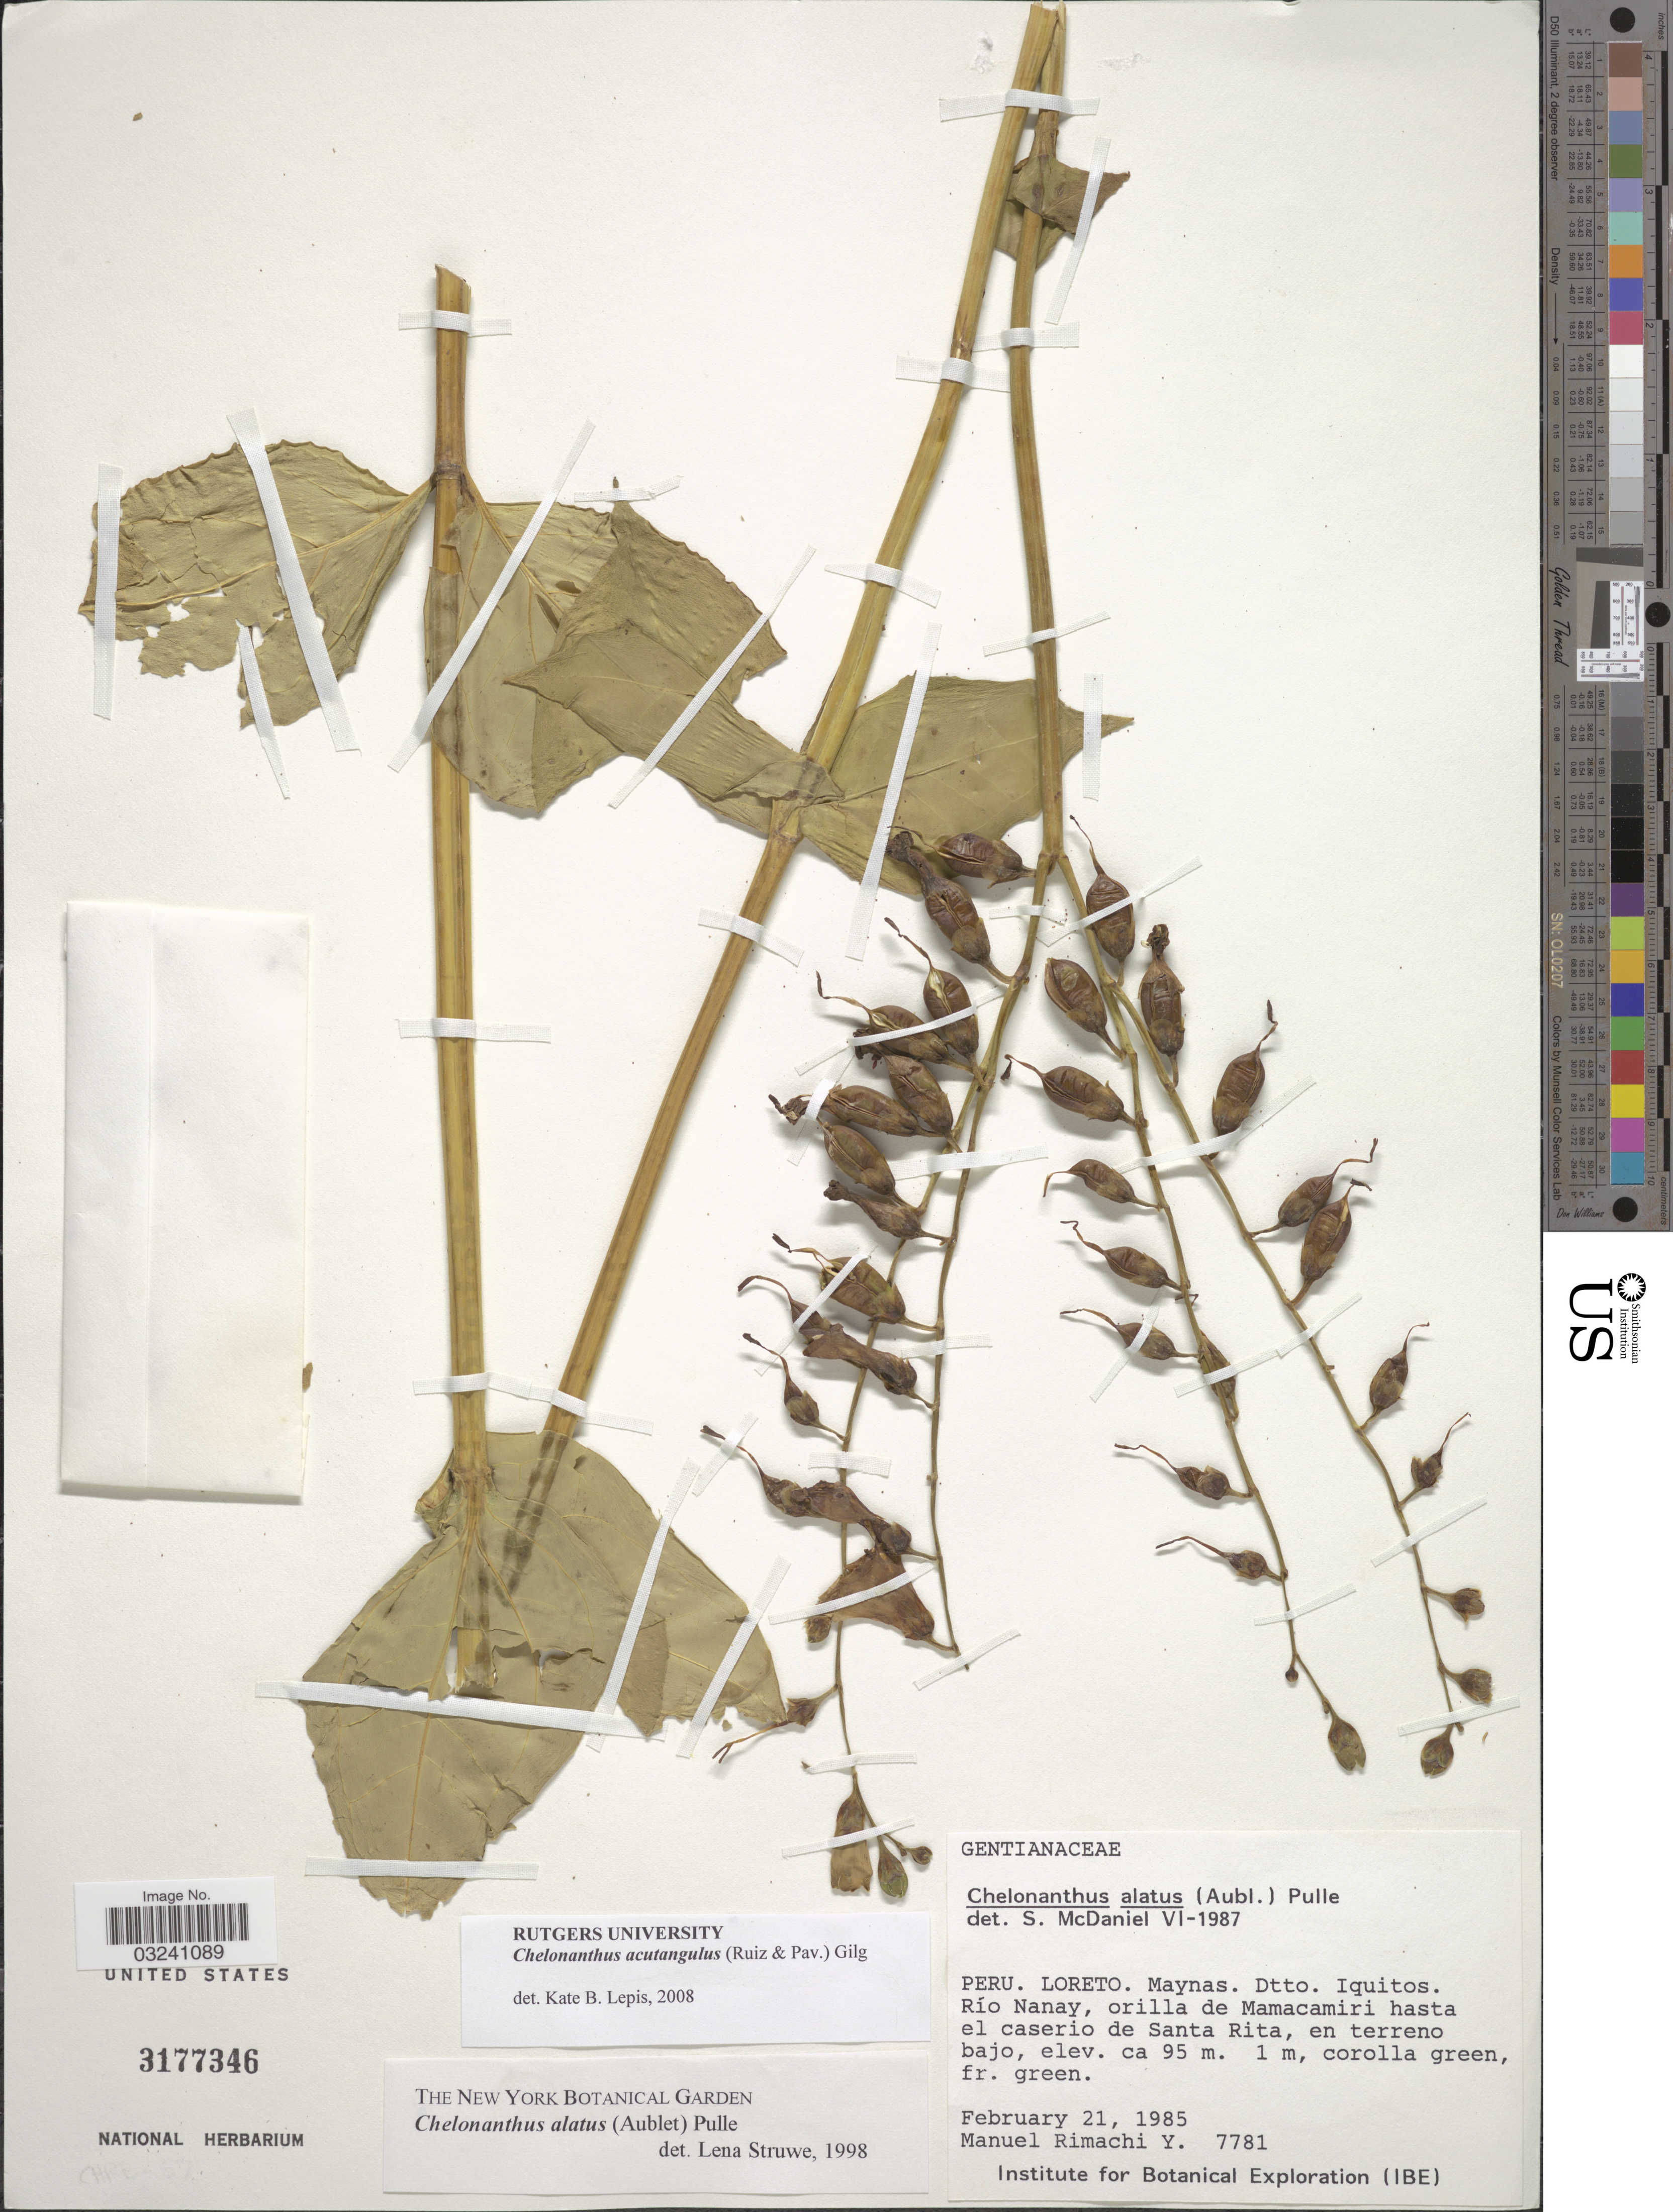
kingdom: Plantae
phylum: Tracheophyta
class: Magnoliopsida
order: Gentianales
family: Gentianaceae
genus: Chelonanthus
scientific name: Chelonanthus acutangulus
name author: (Ruiz & Pav.) Gilg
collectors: M. Rimachi Y.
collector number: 7781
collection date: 1985-02-21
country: Peru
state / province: Loreto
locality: Maynas. Dtto. Iquitos. Río Nanay, orilla de Mamacamiri hasta el caserio de Santa Rita.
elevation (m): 95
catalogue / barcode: US 3177346